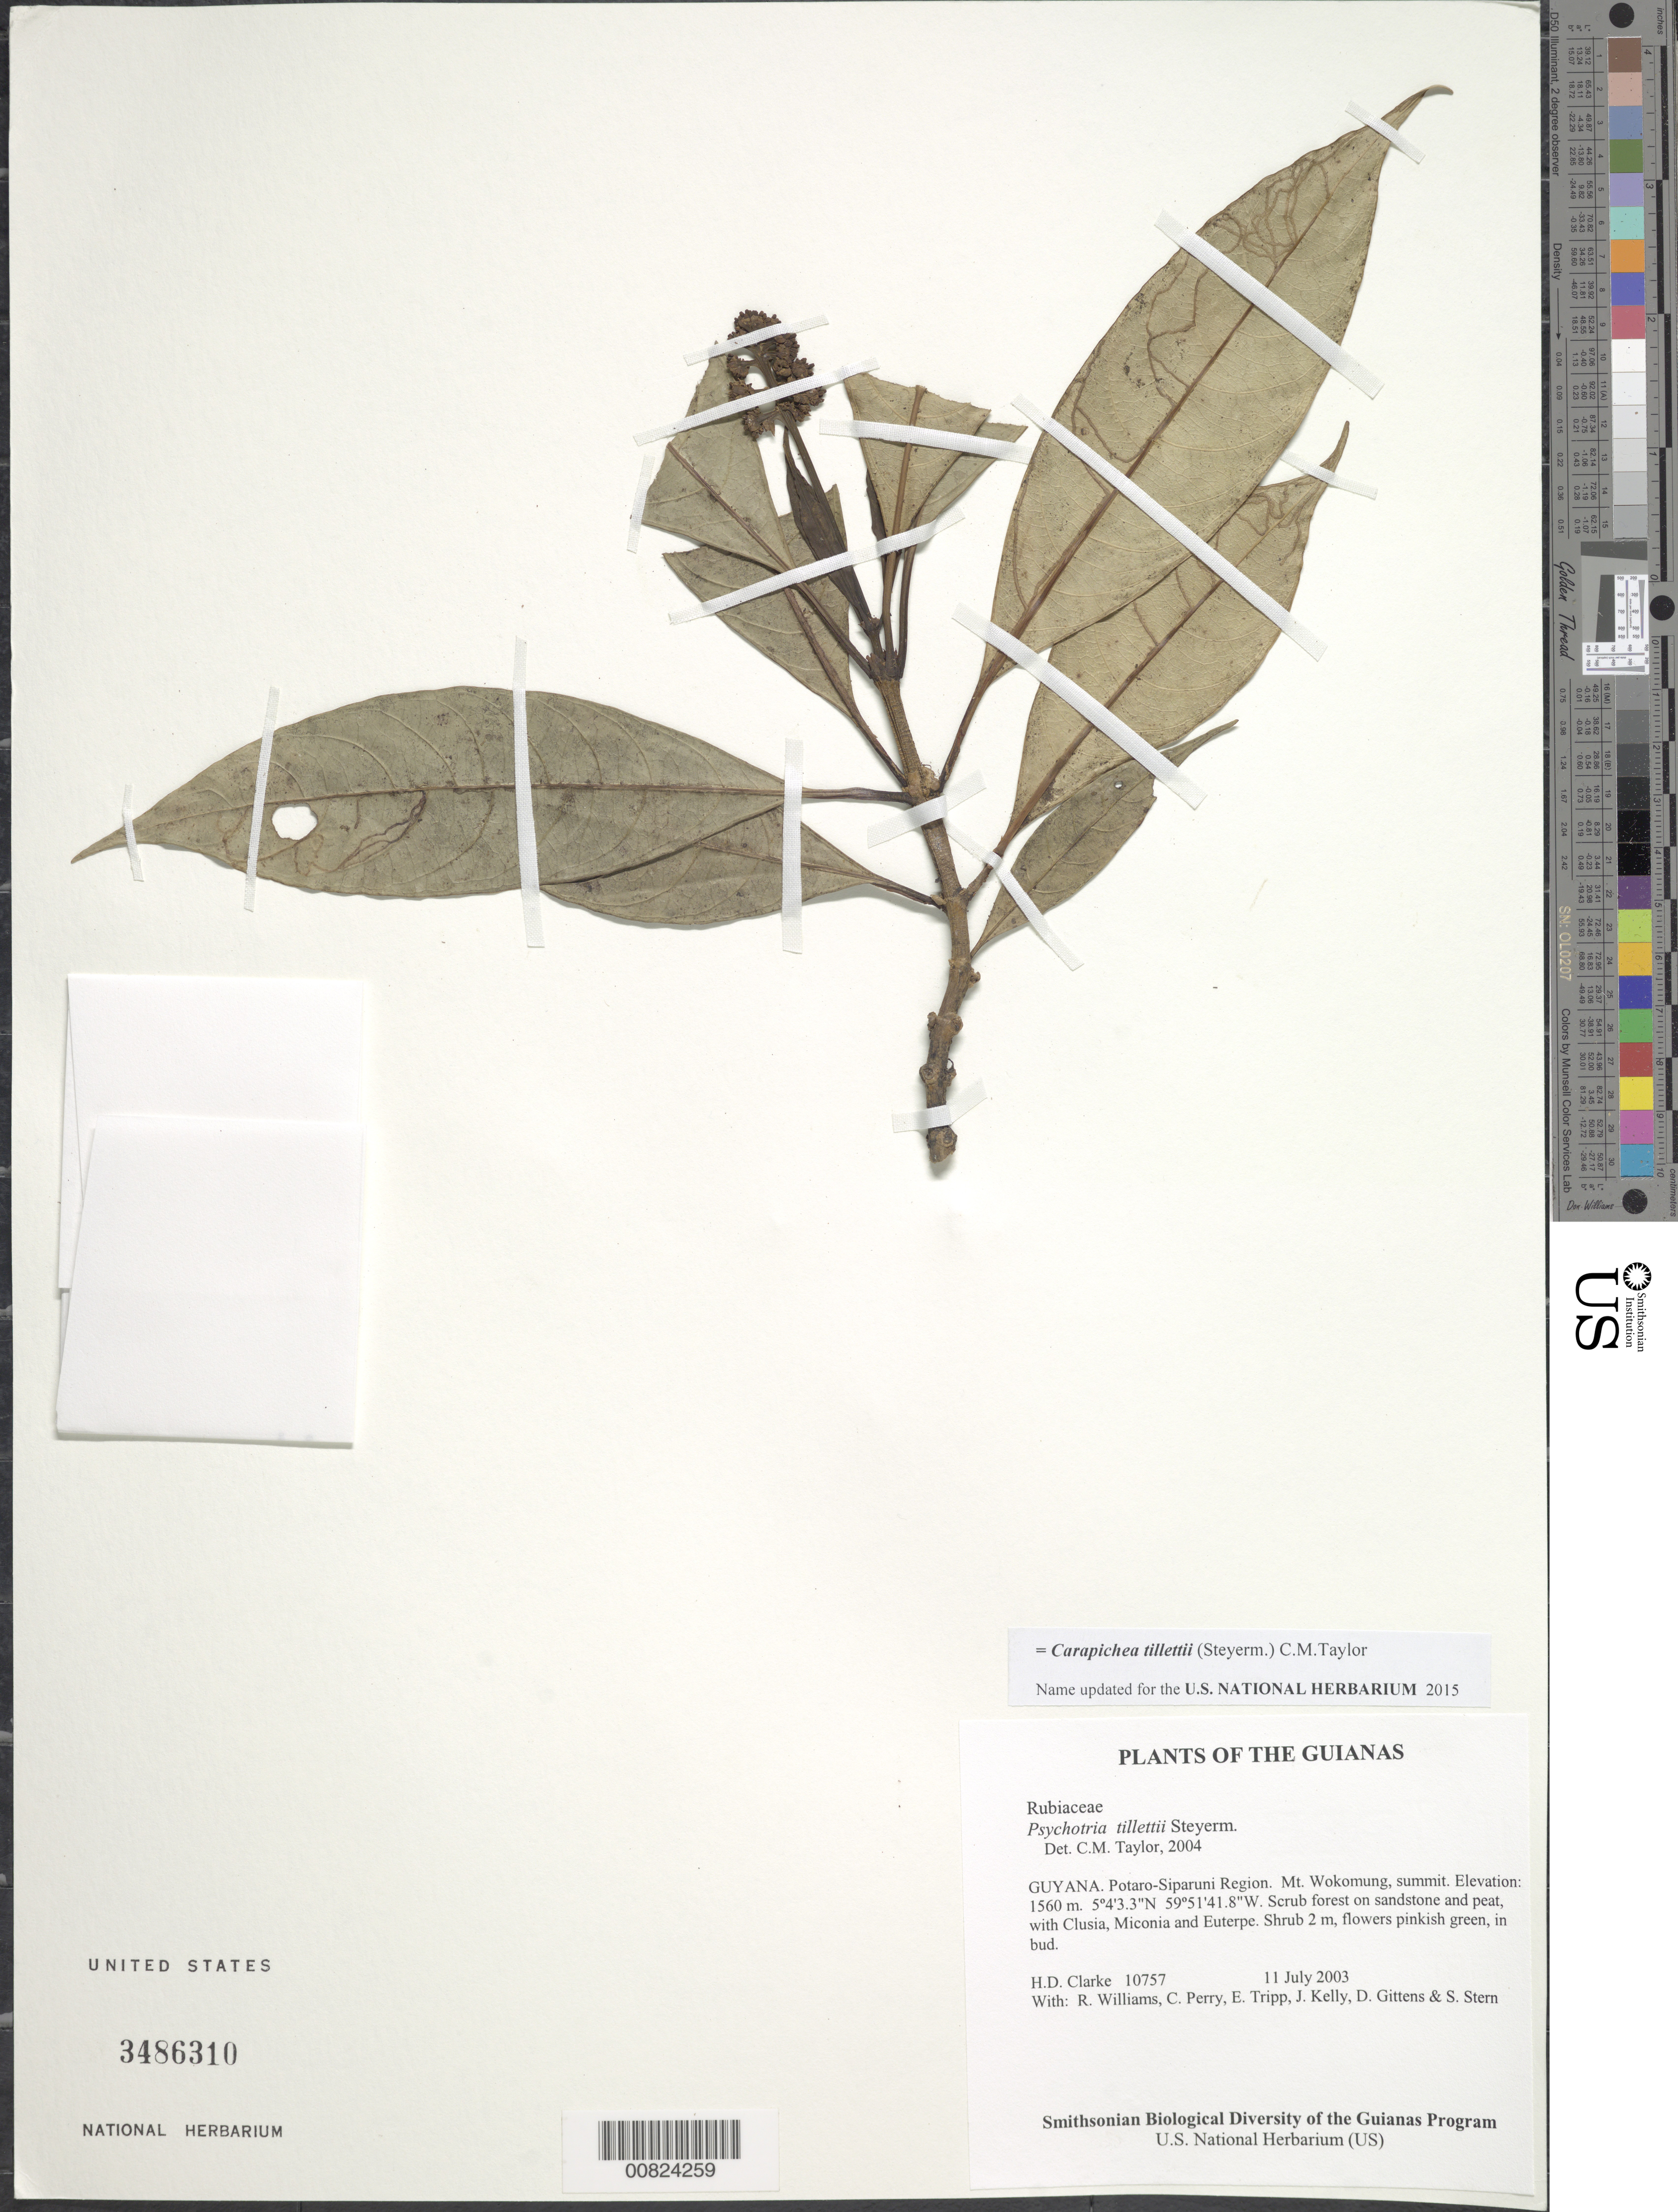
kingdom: Plantae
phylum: Tracheophyta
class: Magnoliopsida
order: Gentianales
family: Rubiaceae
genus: Psychotria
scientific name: Psychotria tillettii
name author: Steyerm.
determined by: Taylor, Charlotte M.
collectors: H. D. Clarke, R. Williams, C. Perry, E. Tripp, J. Kelly, D. Gittens & S. R. Stern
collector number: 10757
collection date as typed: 11 July 2003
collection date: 2003-07-11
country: Guyana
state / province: Potaro-Siparuni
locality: Mt. Wokomung, summit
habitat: Scrub forest on sandstone and peat, with Clusia, Miconia and Euterpe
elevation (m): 1560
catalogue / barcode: US 3486310